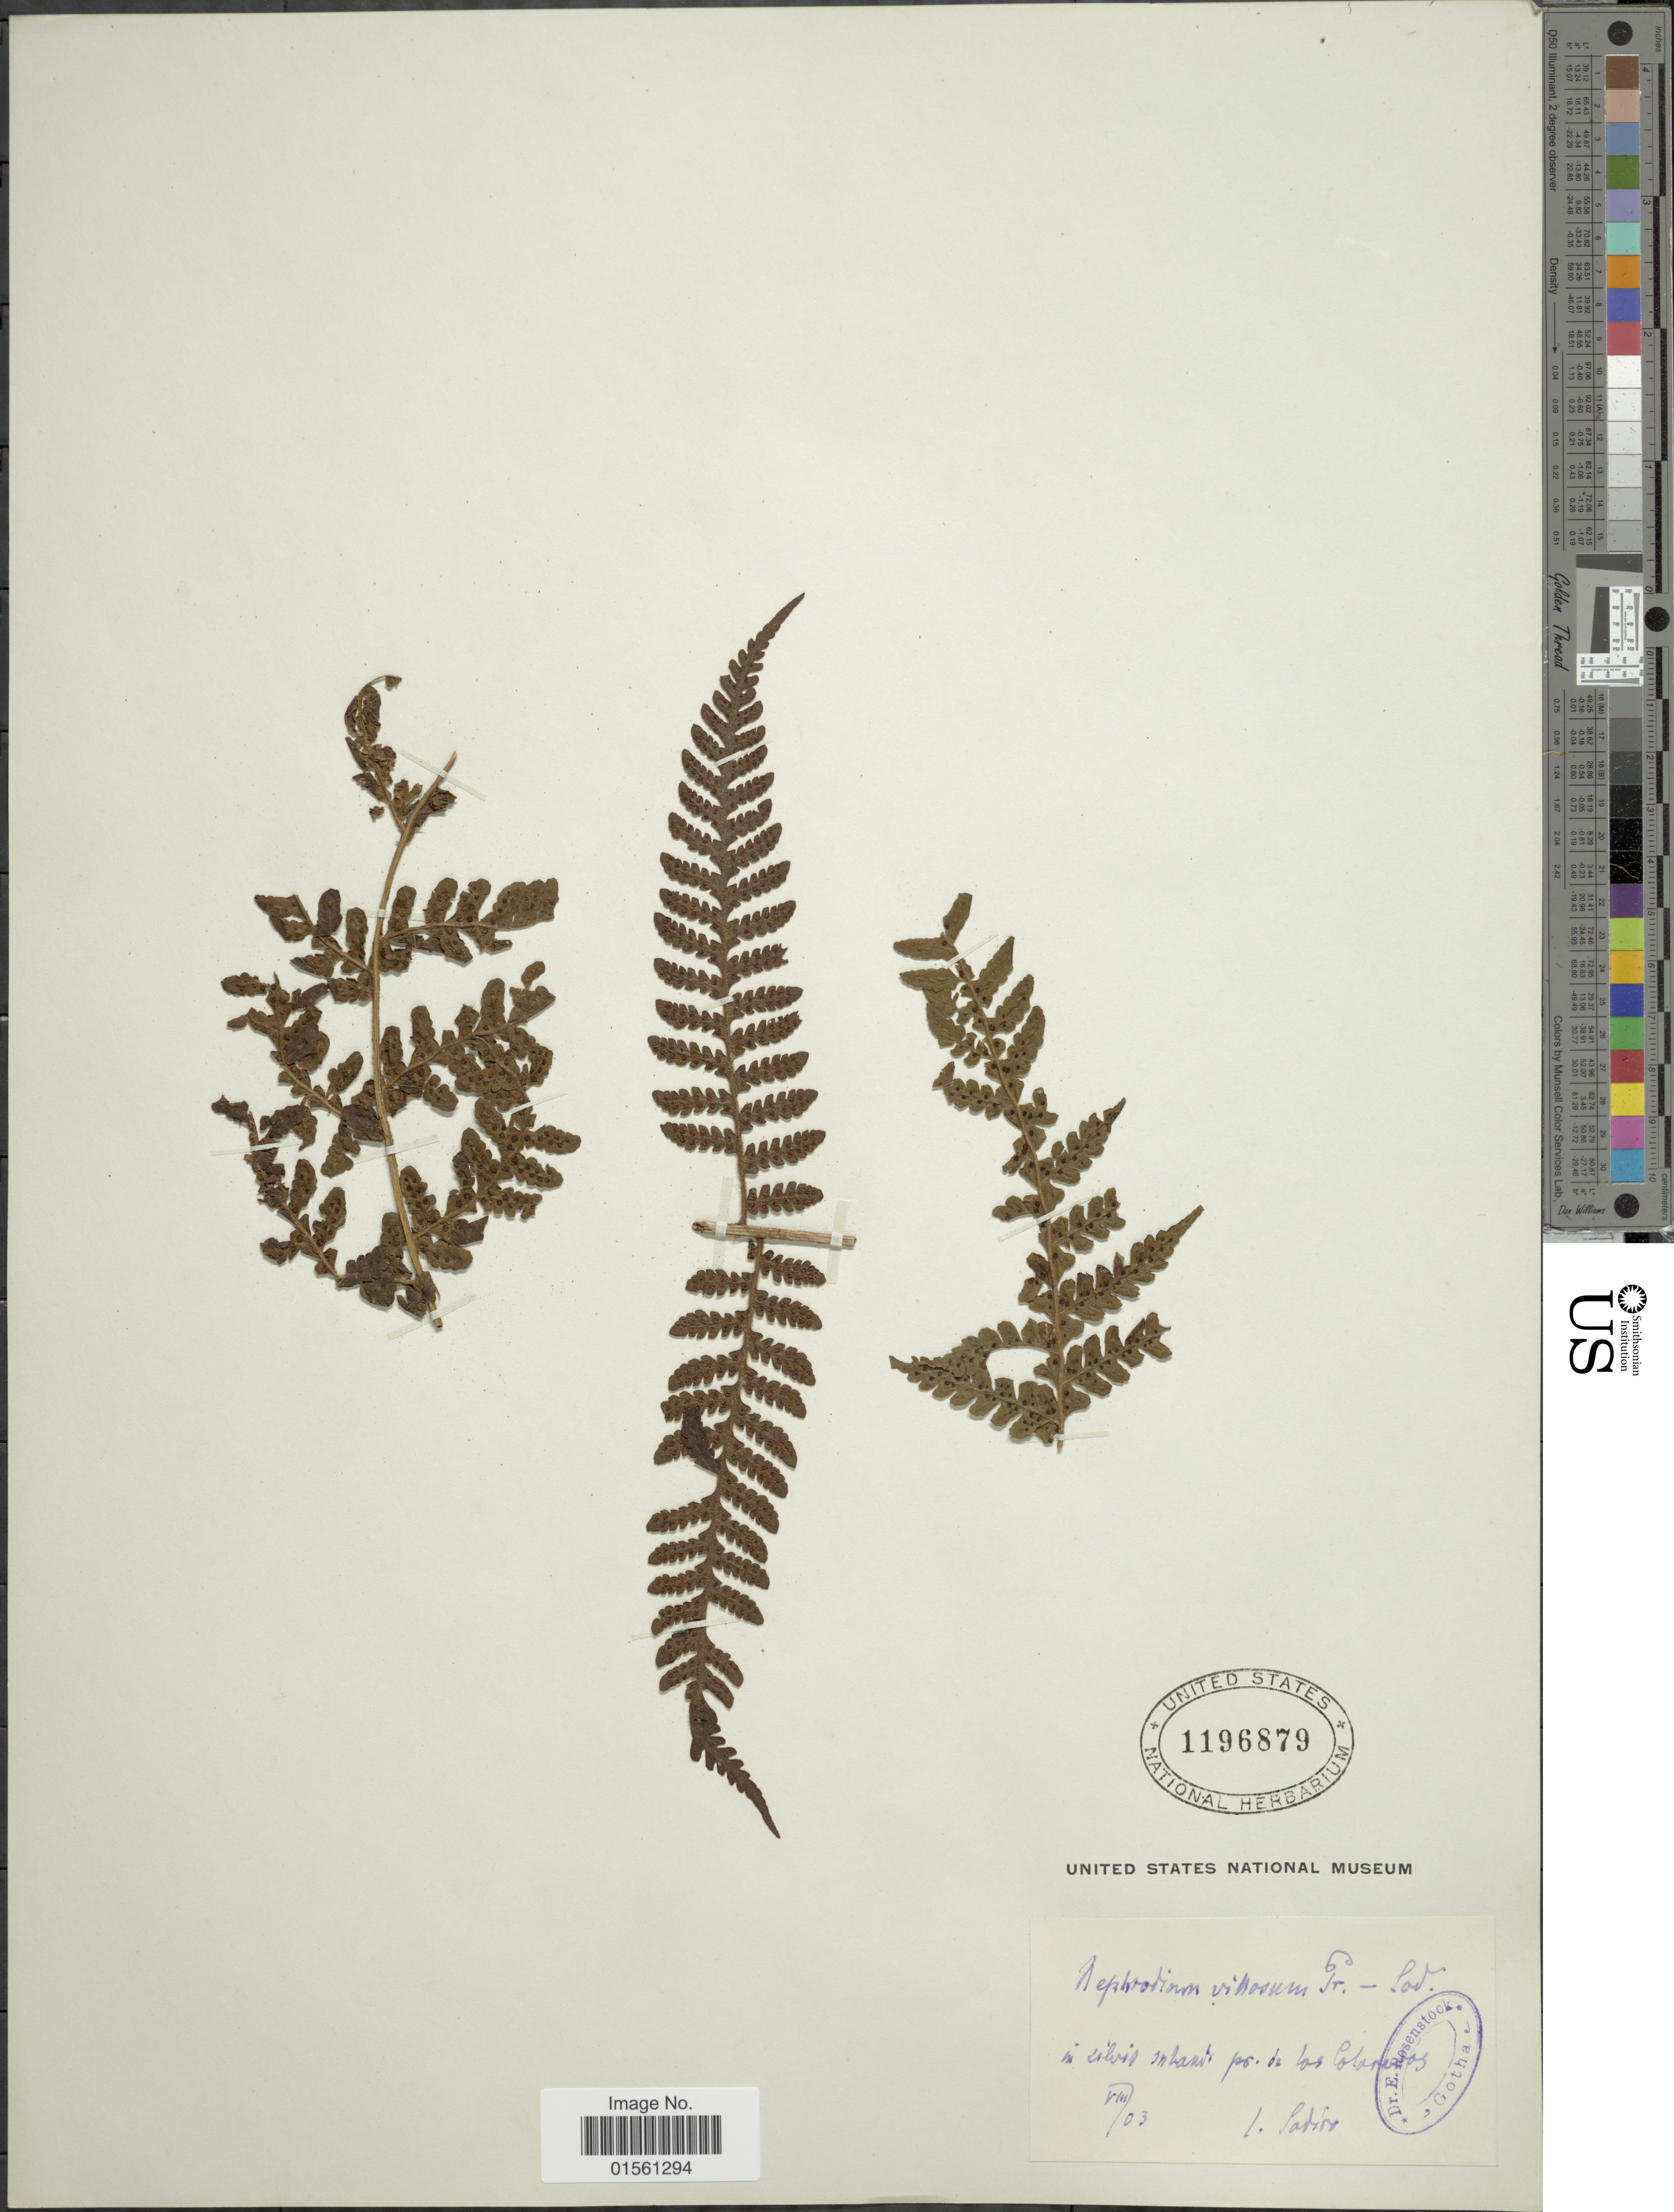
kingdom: Plantae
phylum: Tracheophyta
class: Polypodiopsida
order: Polypodiales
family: Dryopteridaceae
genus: Megalastrum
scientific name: Megalastrum andicola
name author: (C. Chr.) A.R. Sm. & R.C. Moran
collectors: Sodiro, --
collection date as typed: Transcribed d/m/y: /8/3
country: Ecuador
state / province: Tsáchilas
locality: In silvis suband por de los Colorados.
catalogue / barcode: US 1196879